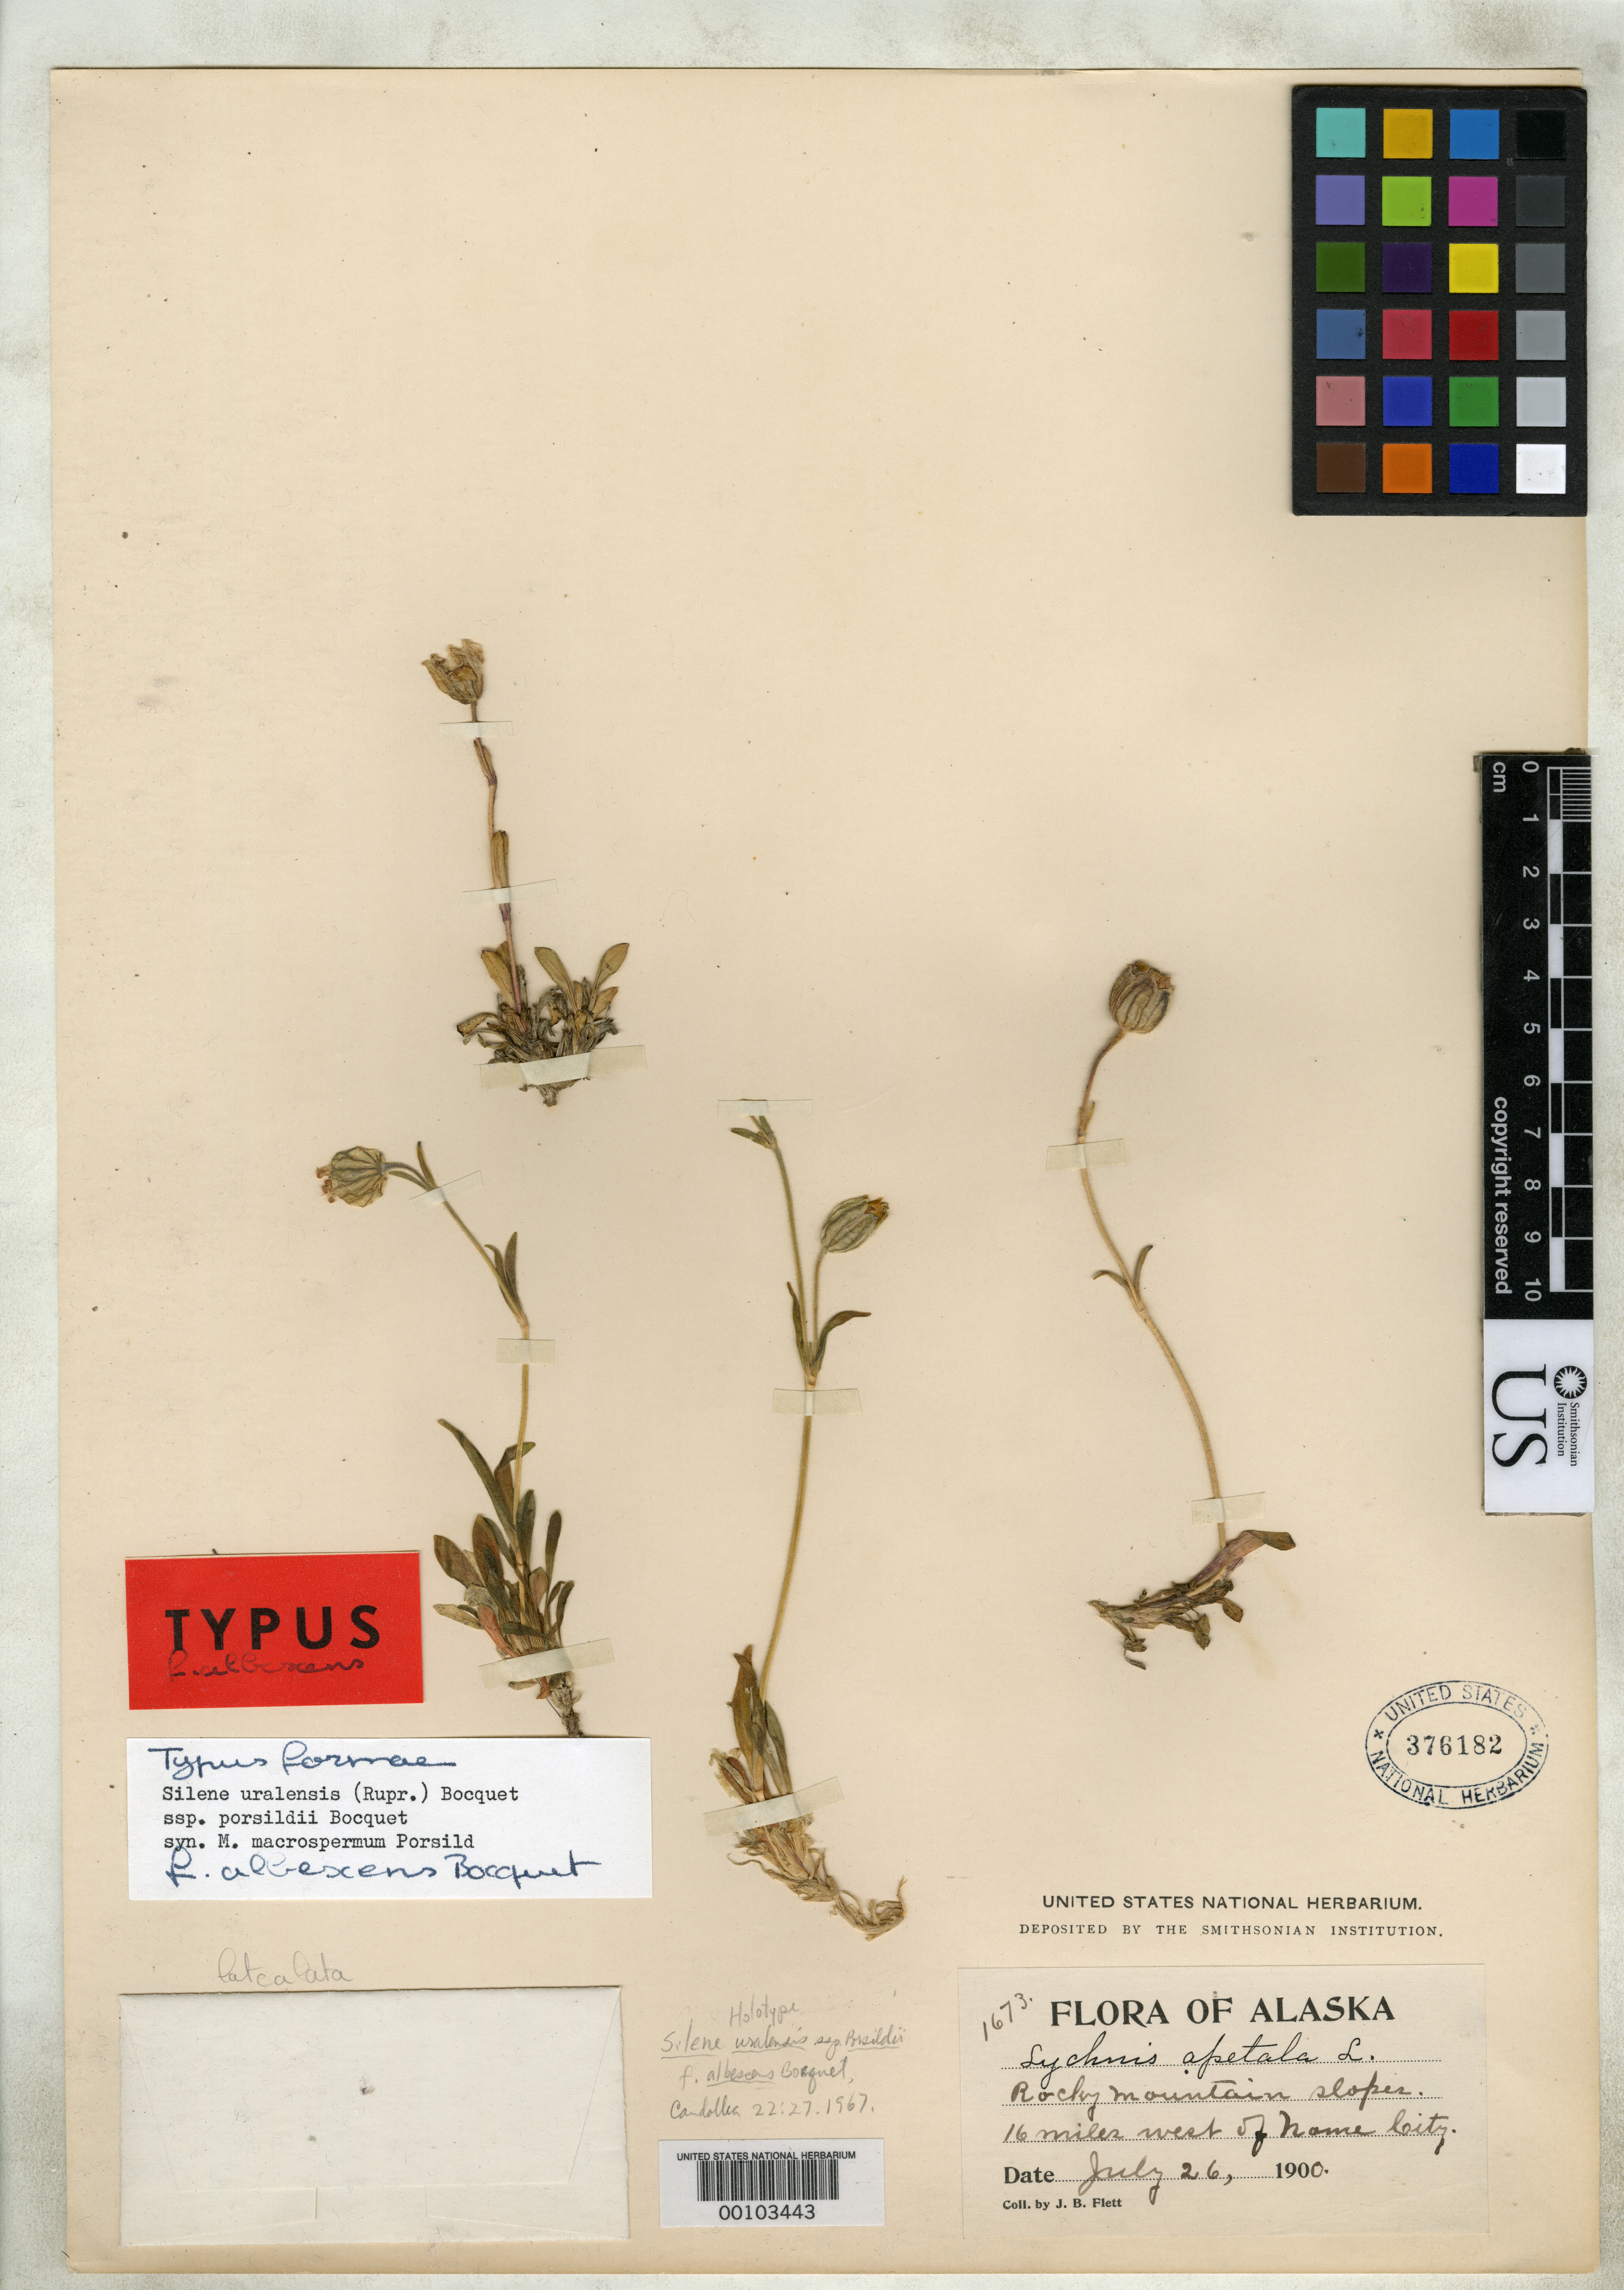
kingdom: Plantae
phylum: Tracheophyta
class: Magnoliopsida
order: Caryophyllales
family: Caryophyllaceae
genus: Silene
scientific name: Silene uralensis f. albescens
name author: Bocquet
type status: Holotype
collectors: J. Flett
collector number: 1673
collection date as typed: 26 Jul 1900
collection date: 1900-07-26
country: United States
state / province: Alaska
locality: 16 miles W of Nome City.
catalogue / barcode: US 376182